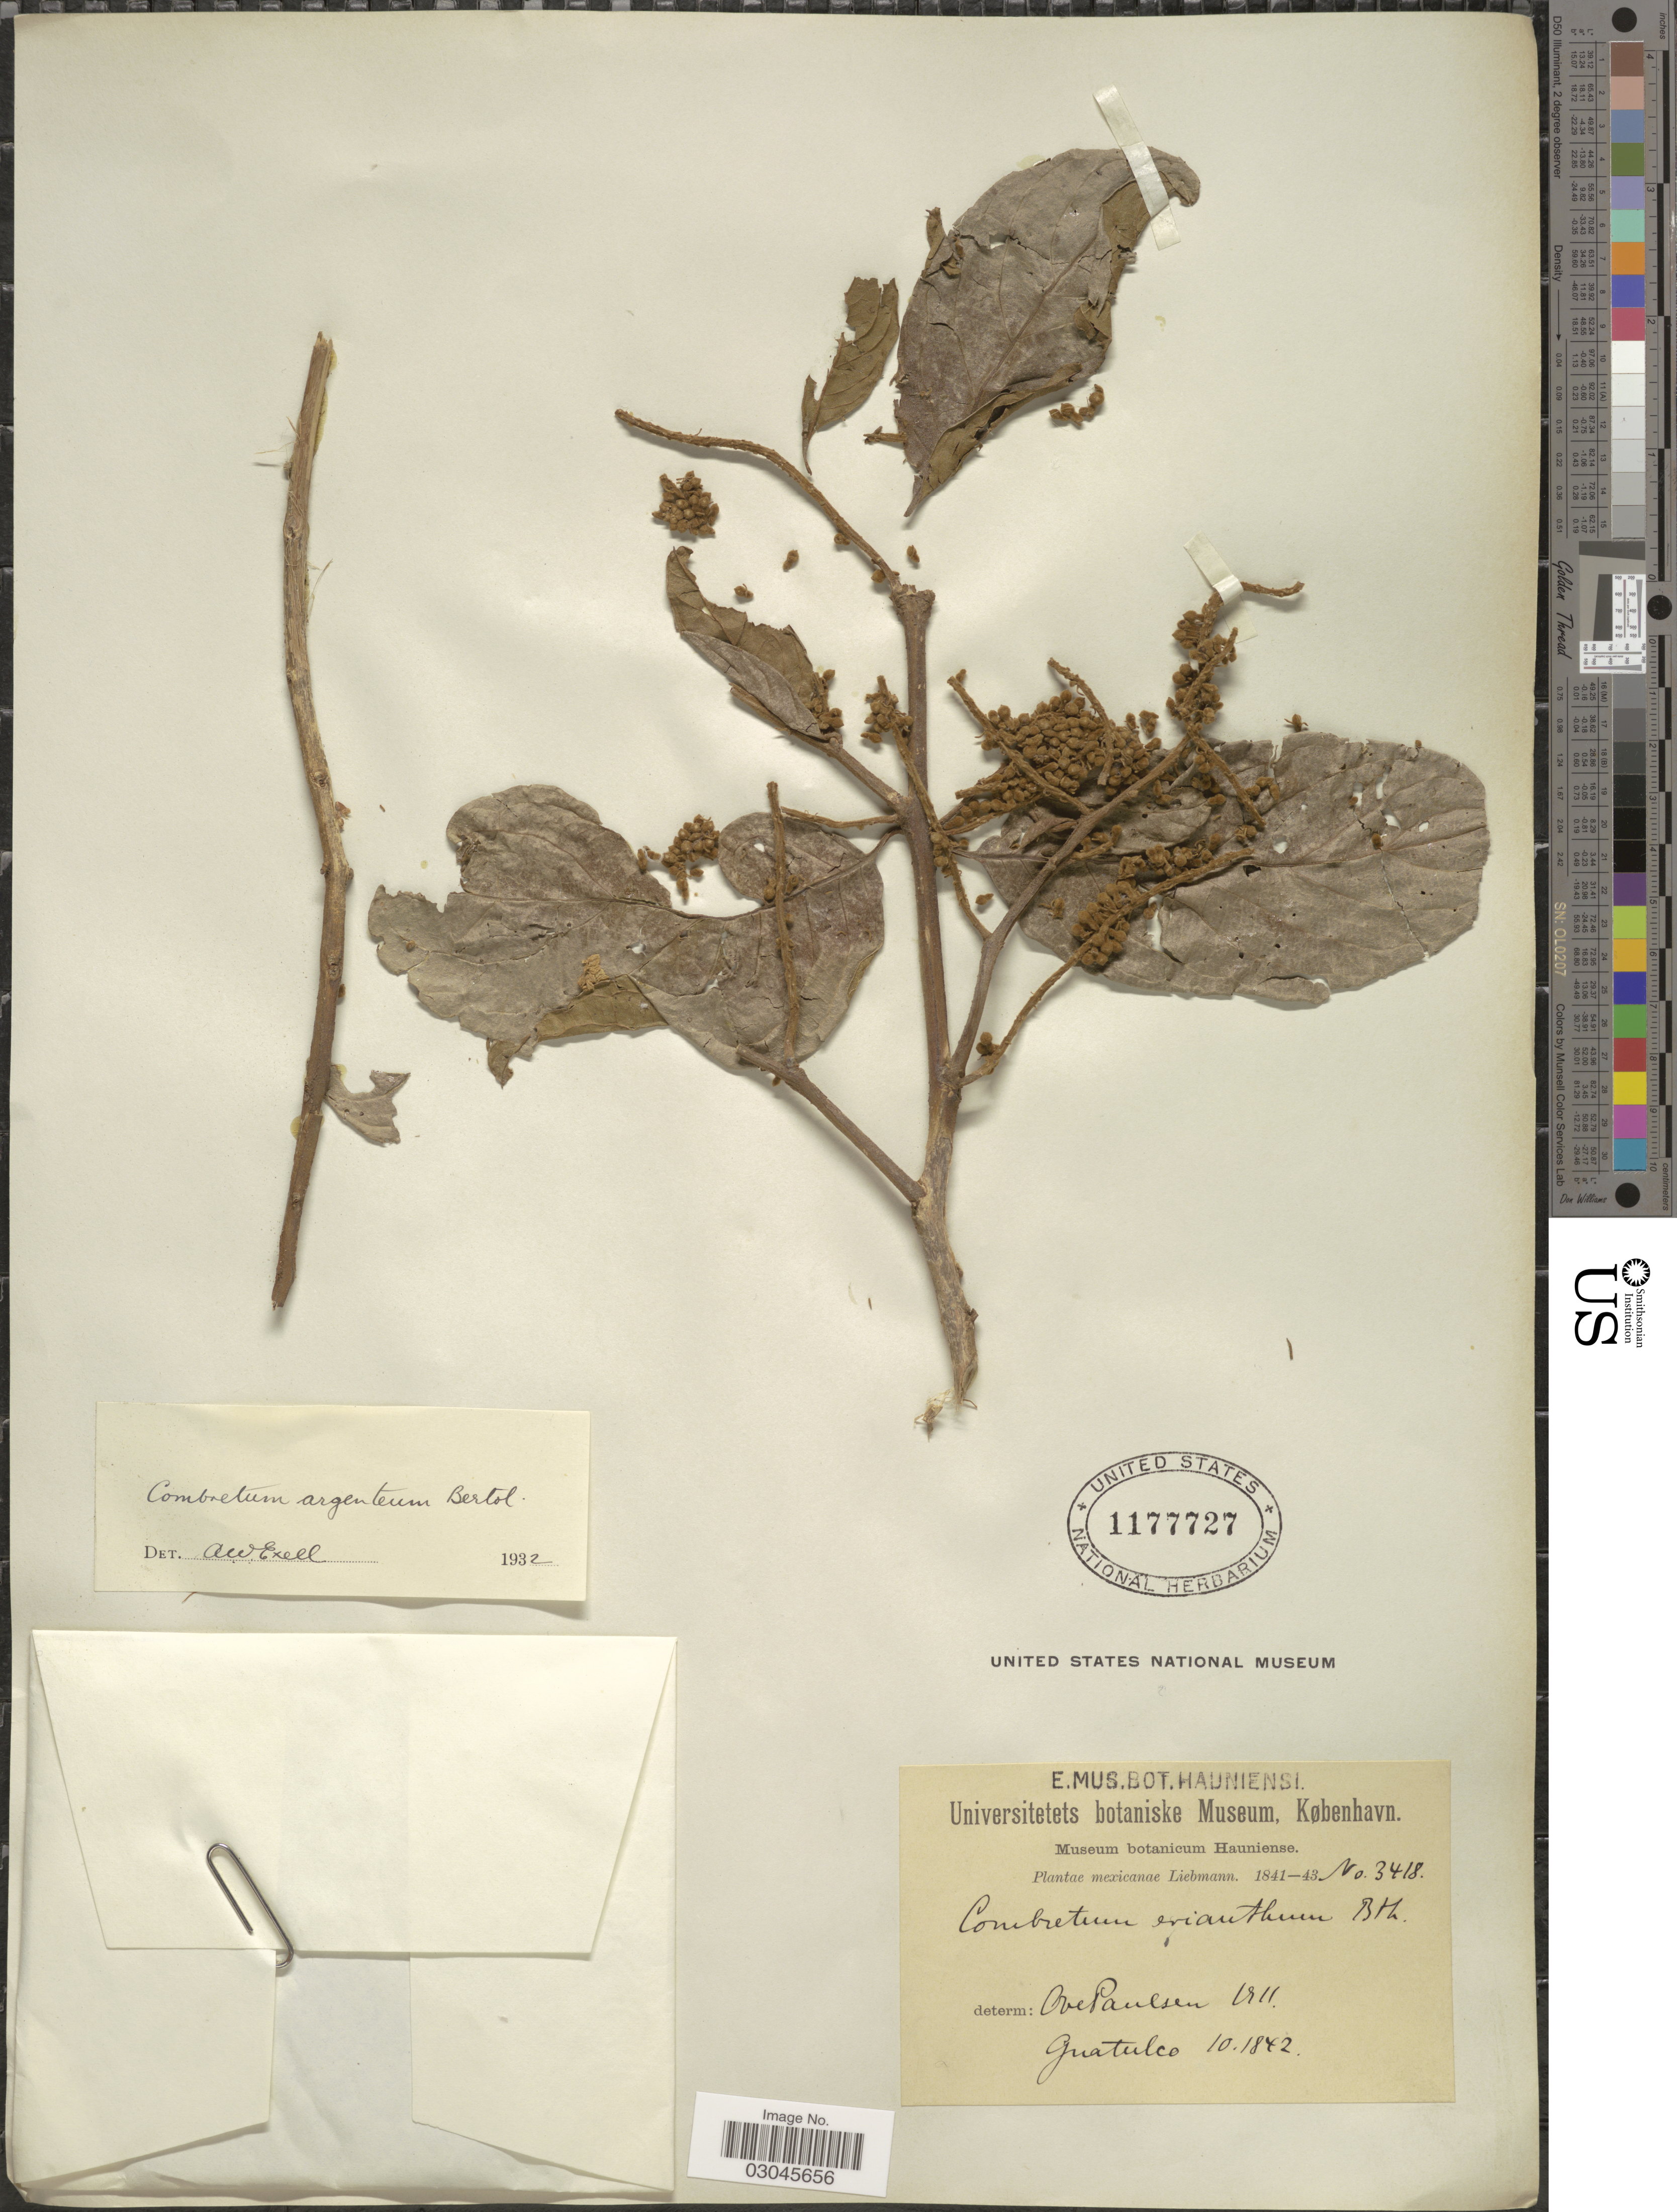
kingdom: Plantae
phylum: Tracheophyta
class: Magnoliopsida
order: Myrtales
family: Combretaceae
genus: Combretum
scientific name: Combretum argenteum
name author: Bertol.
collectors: Liebmann, --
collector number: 3418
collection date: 1842-10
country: Mexico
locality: Guatulco.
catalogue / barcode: US 1177727